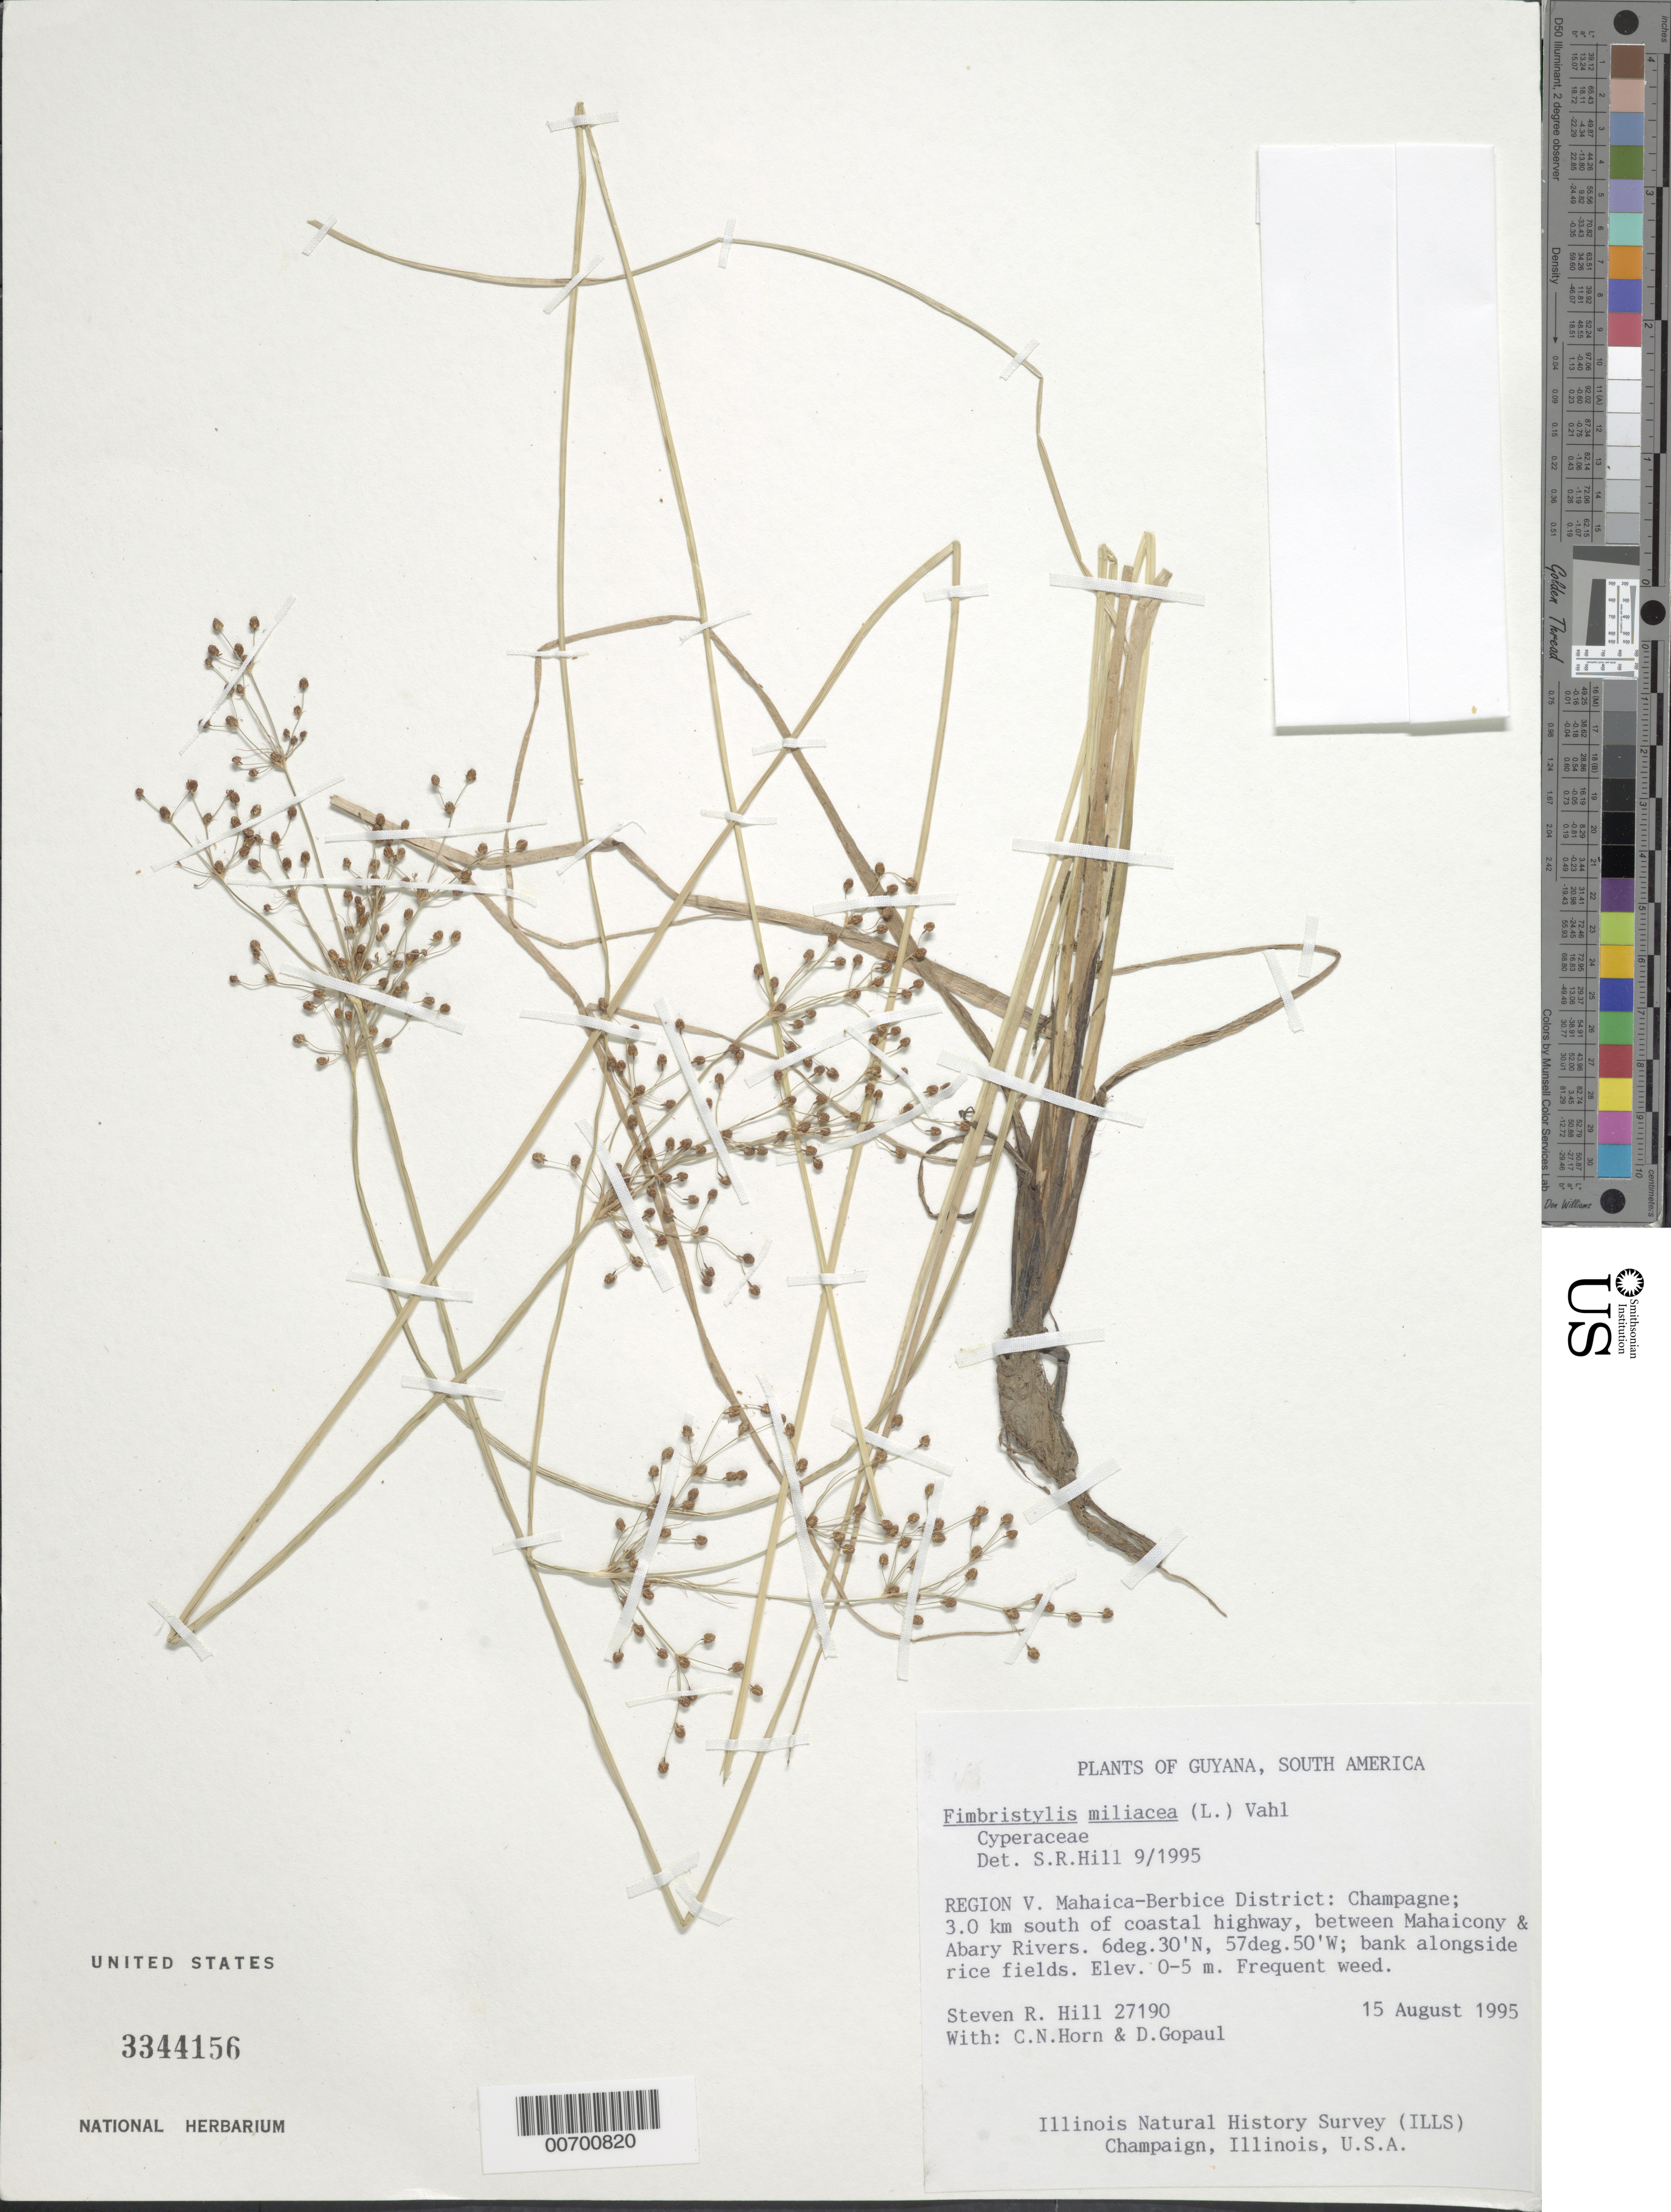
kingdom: Plantae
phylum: Tracheophyta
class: Liliopsida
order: Poales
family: Cyperaceae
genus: Fimbristylis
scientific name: Fimbristylis littoralis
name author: Gaudich.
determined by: Strong, M. T., (US), Smithsonian Institution - National Museum of Natural History (UNITED STATES)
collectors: S. R. Hill, C. N. Horn & D. Gopaul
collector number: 27190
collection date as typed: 15-Aug-95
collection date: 1995-08-15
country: Guyana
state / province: Mahaica-Berbice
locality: Champagne; 3 km S of coastal hwy., betw. Mahaicony & Abary R.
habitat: Bank along side rice fields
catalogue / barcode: US 3344156